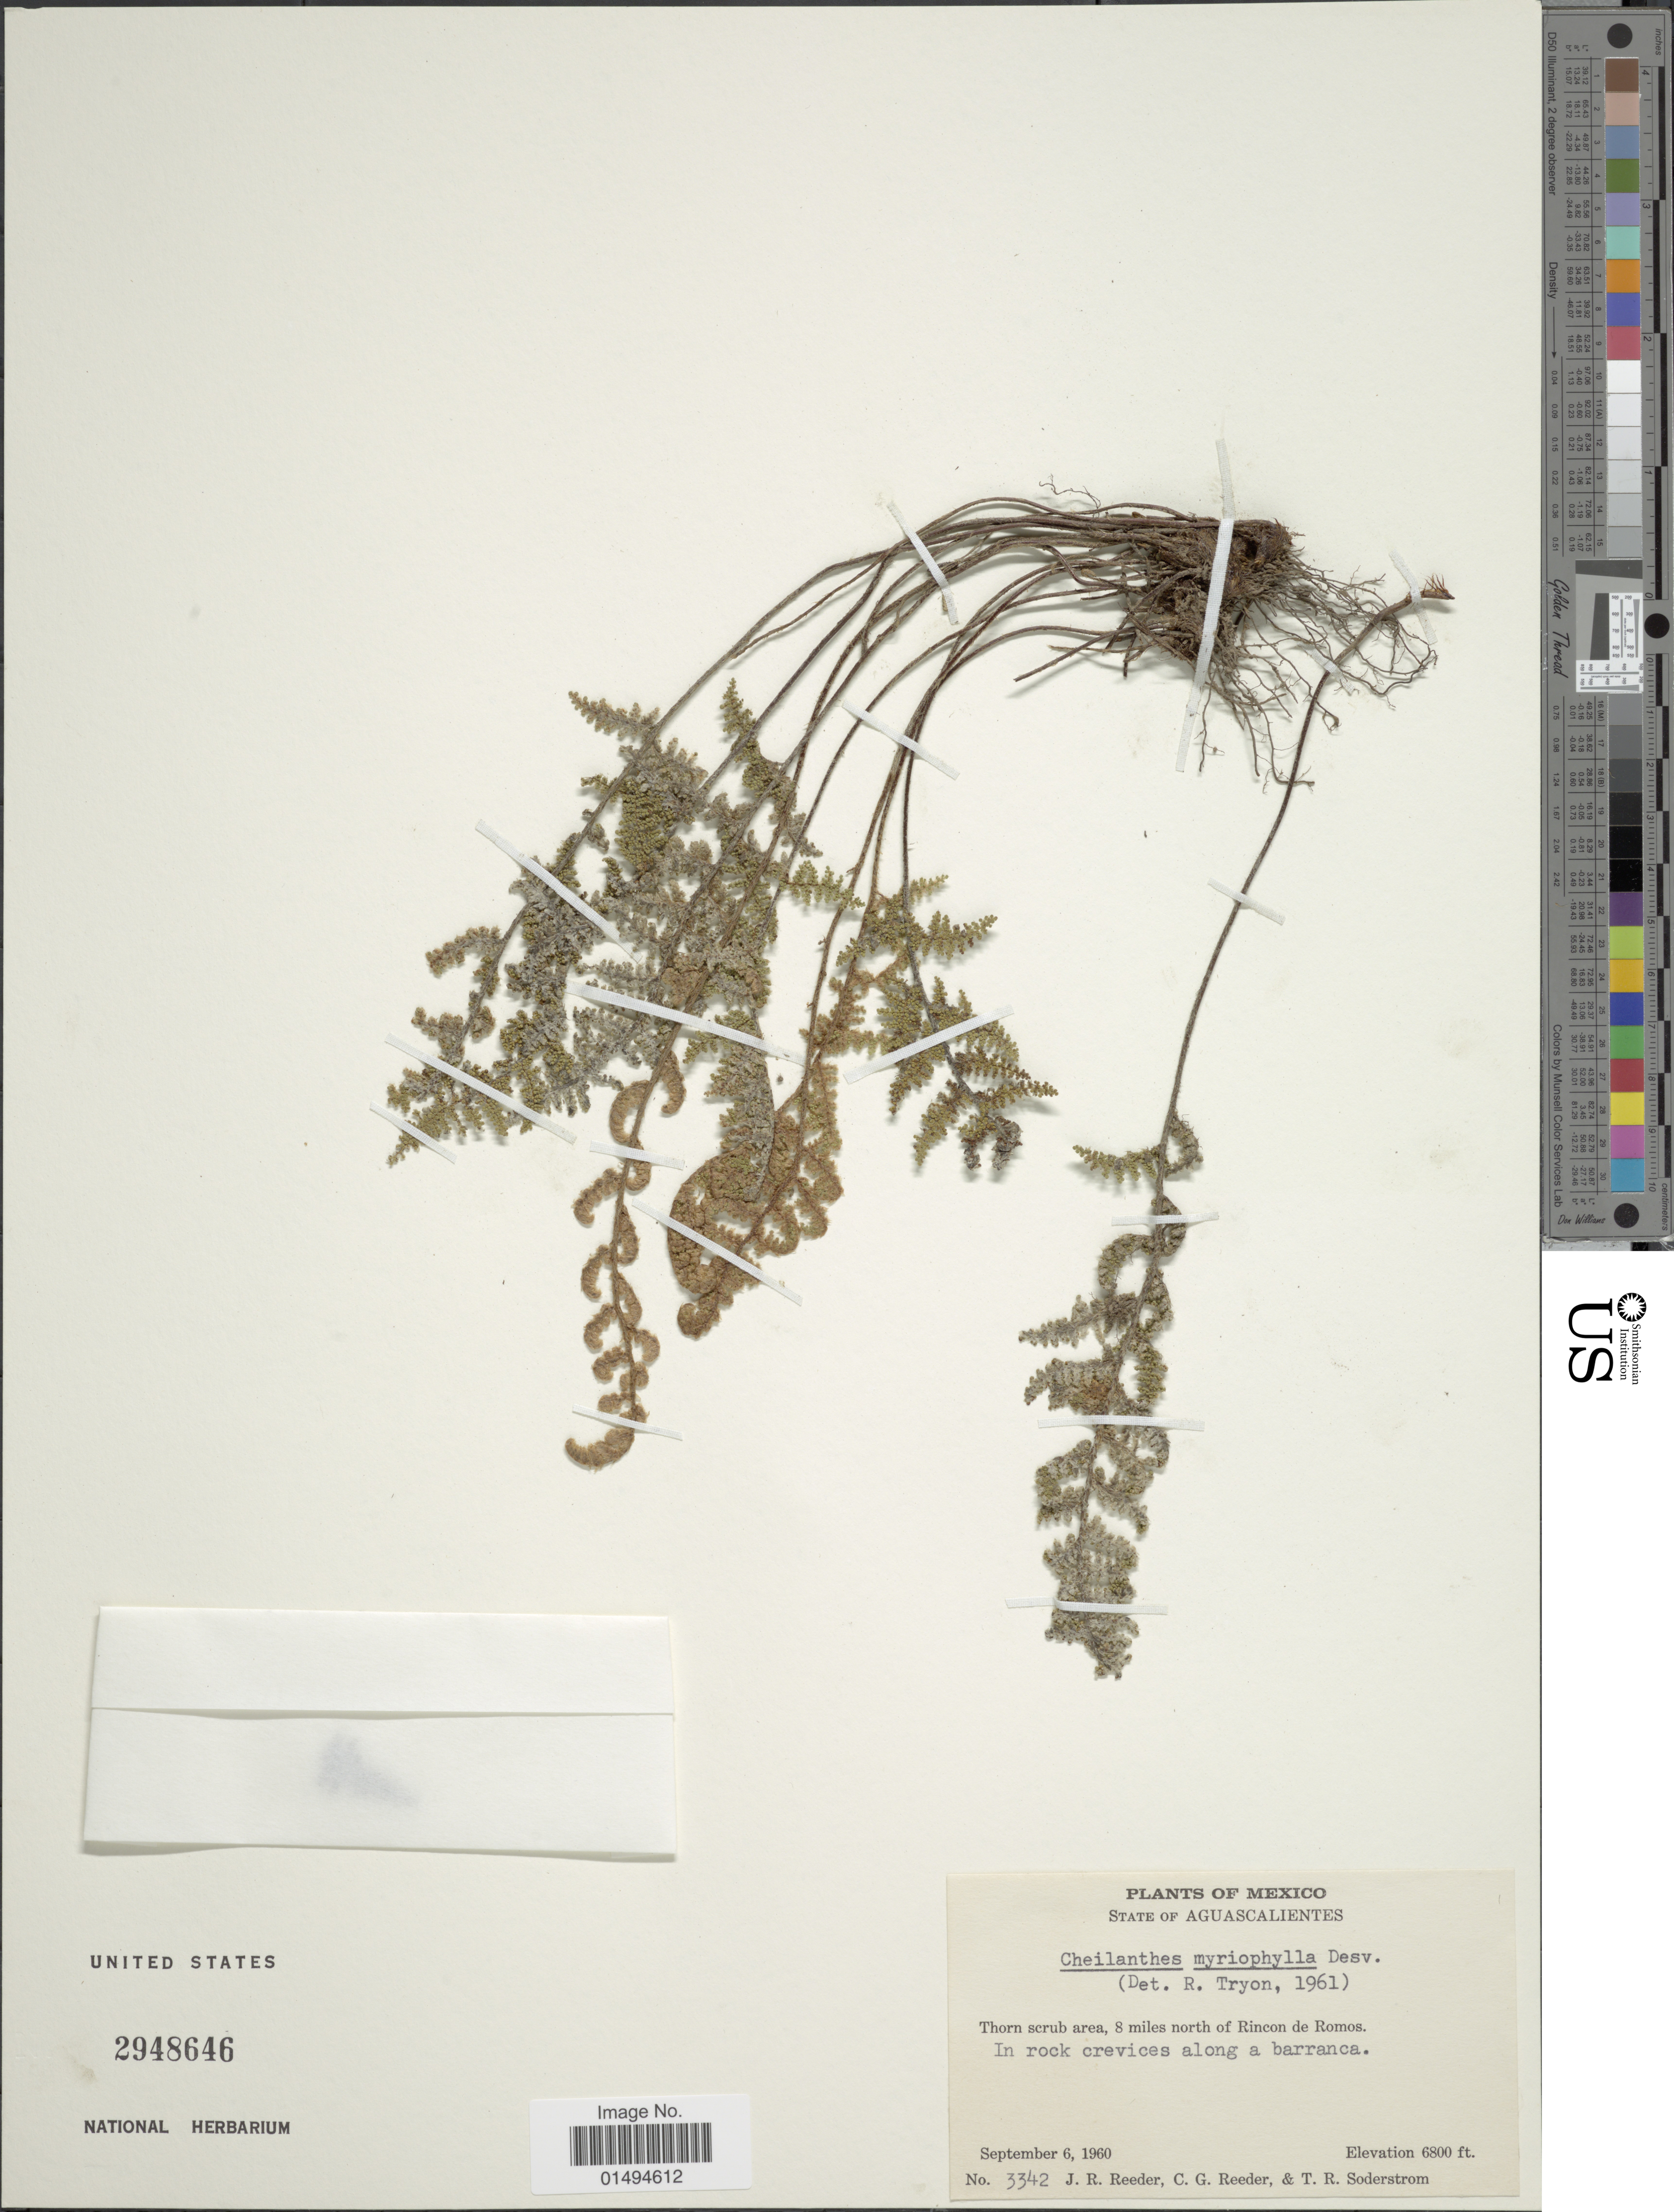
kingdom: Plantae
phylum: Tracheophyta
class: Polypodiopsida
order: Polypodiales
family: Pteridaceae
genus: Myriopteris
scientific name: Myriopteris myriophylla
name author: (Desv.) J. Sm.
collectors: J. R. Reeder, C. G. Reeder & T. R. Soderstrom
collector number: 3342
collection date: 1960-09-06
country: Mexico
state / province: Aguascalientes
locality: Thorn scrub area, 8 miles north of Rincon de Romos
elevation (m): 2073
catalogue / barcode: US 2948646